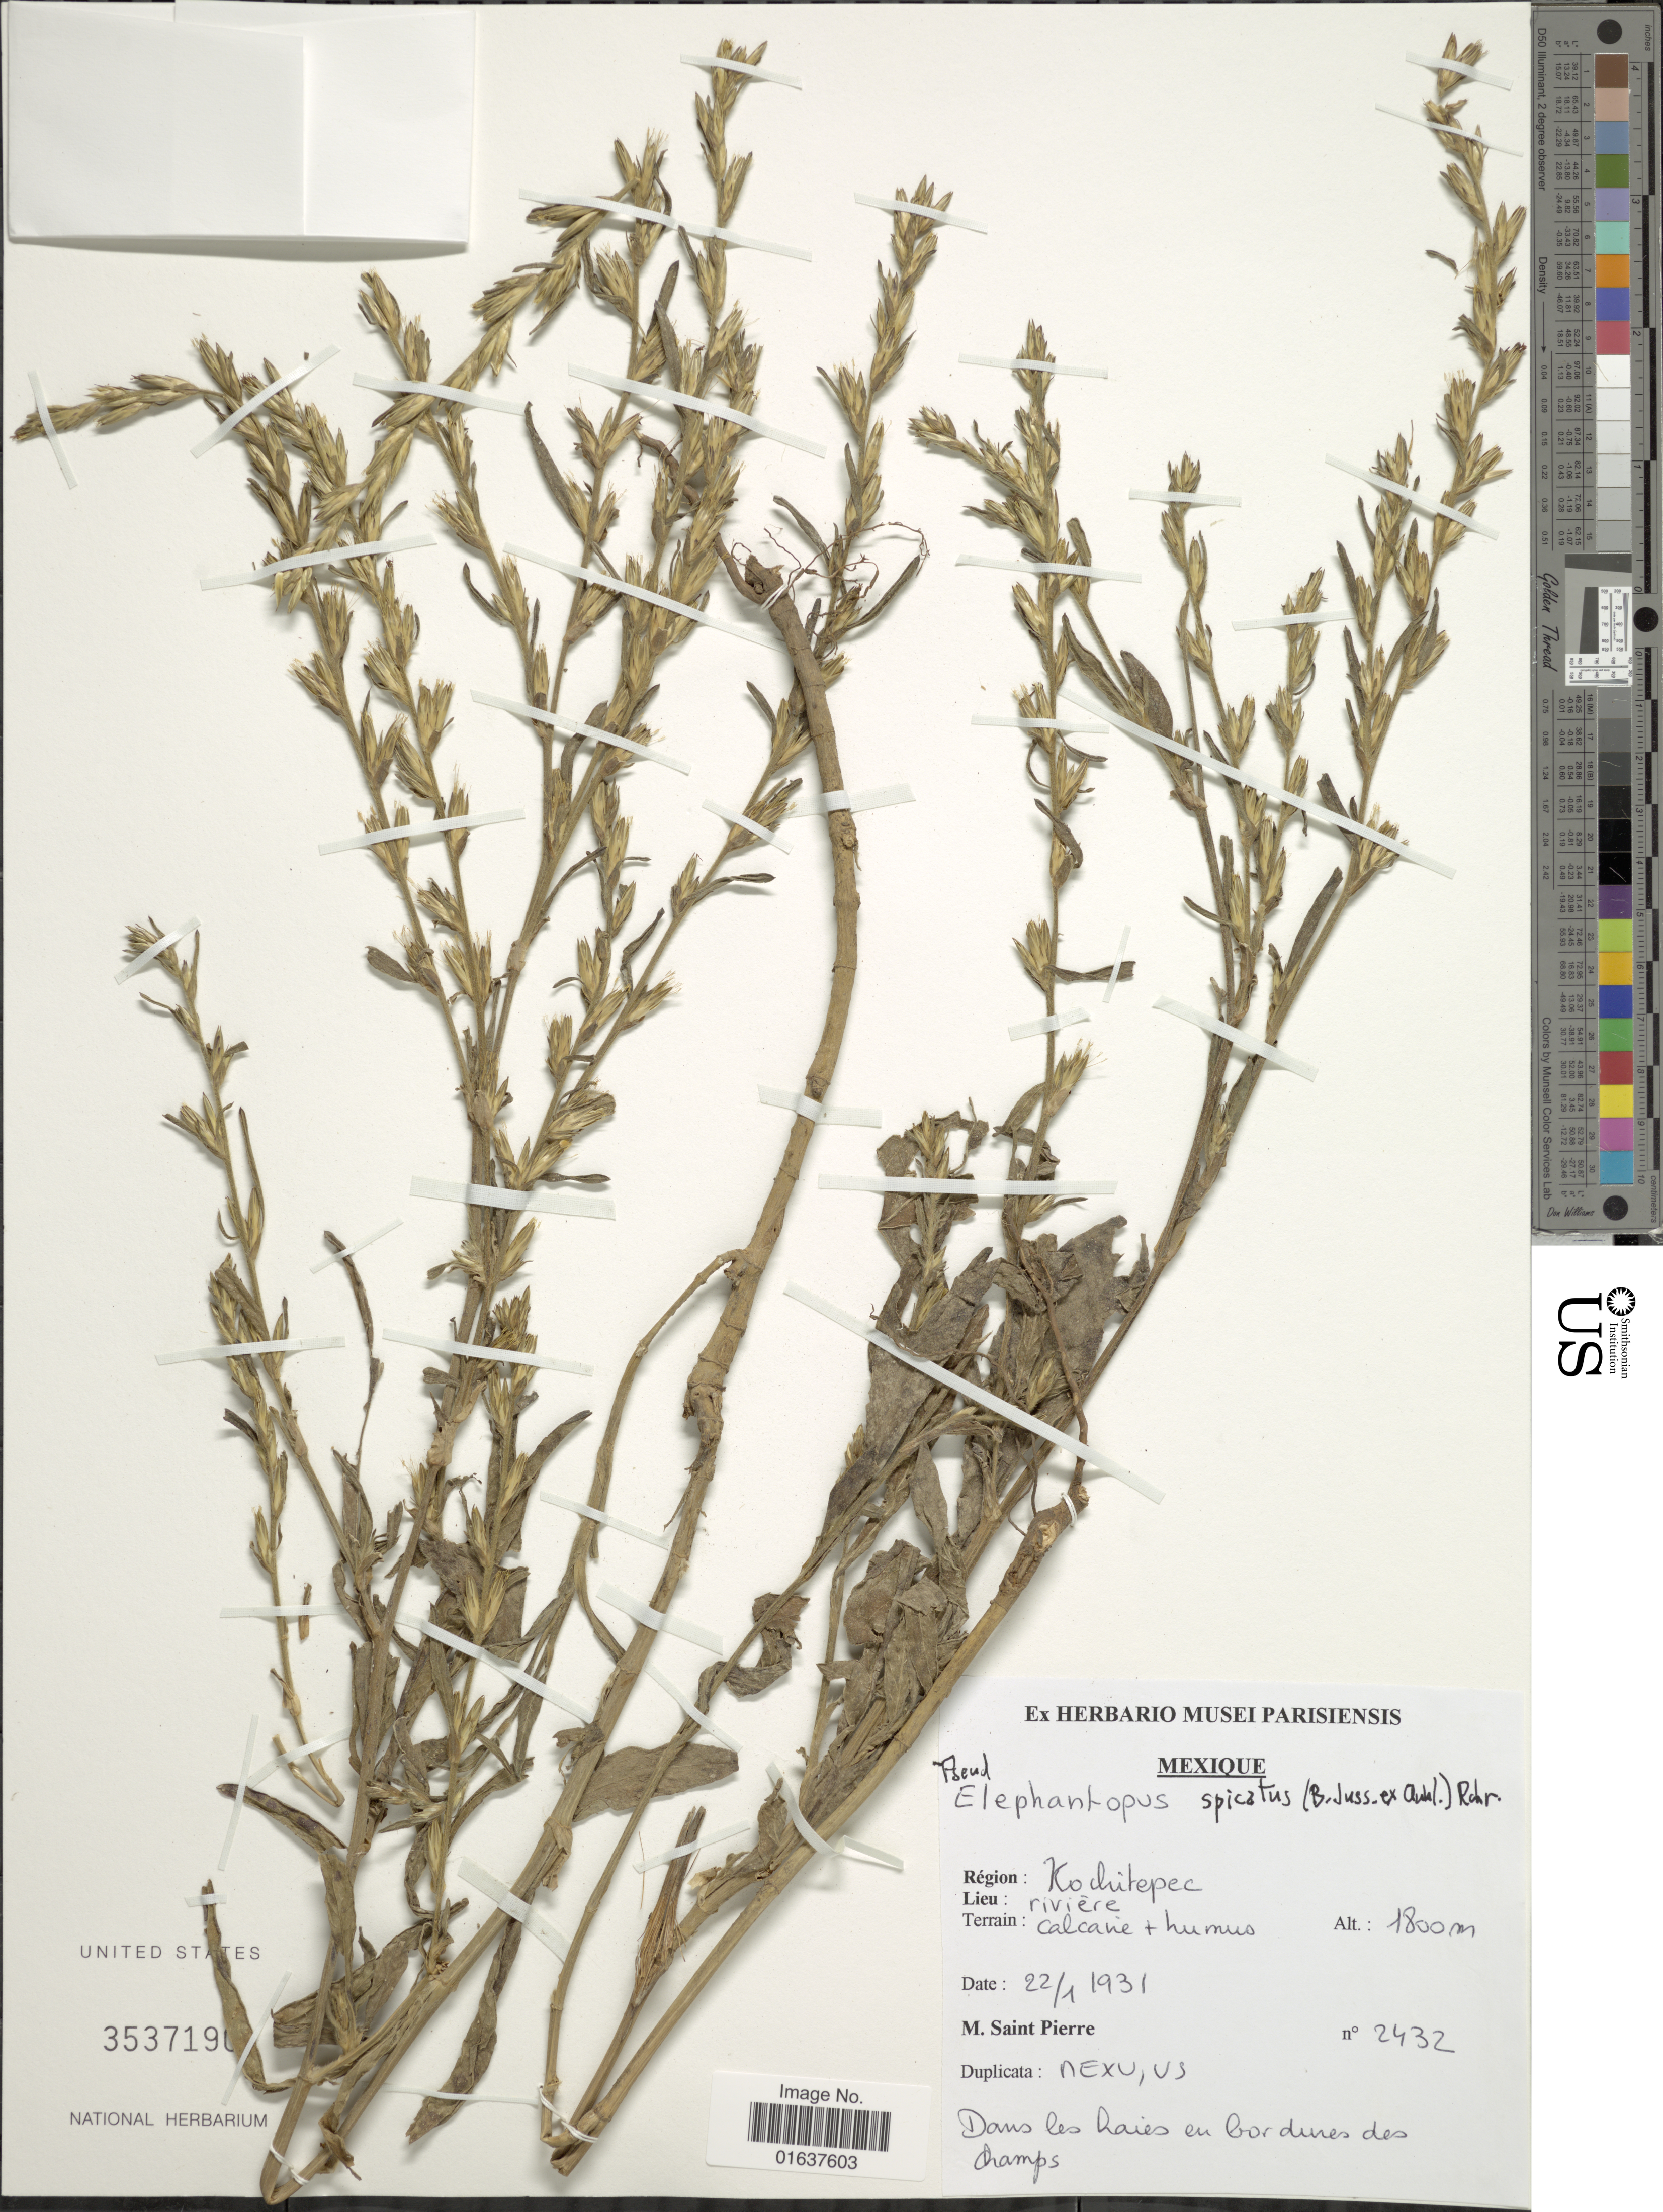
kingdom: Plantae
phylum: Tracheophyta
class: Magnoliopsida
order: Asterales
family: Asteraceae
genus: Pseudelephantopus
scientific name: Pseudelephantopus spicatus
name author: (Juss. ex Aubl.) C.F. Baker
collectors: M. Saint-Pierre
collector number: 2432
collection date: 1931-01-22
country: Mexico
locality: Region: Kochitepec, Riviere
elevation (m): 1800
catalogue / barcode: US 3537190